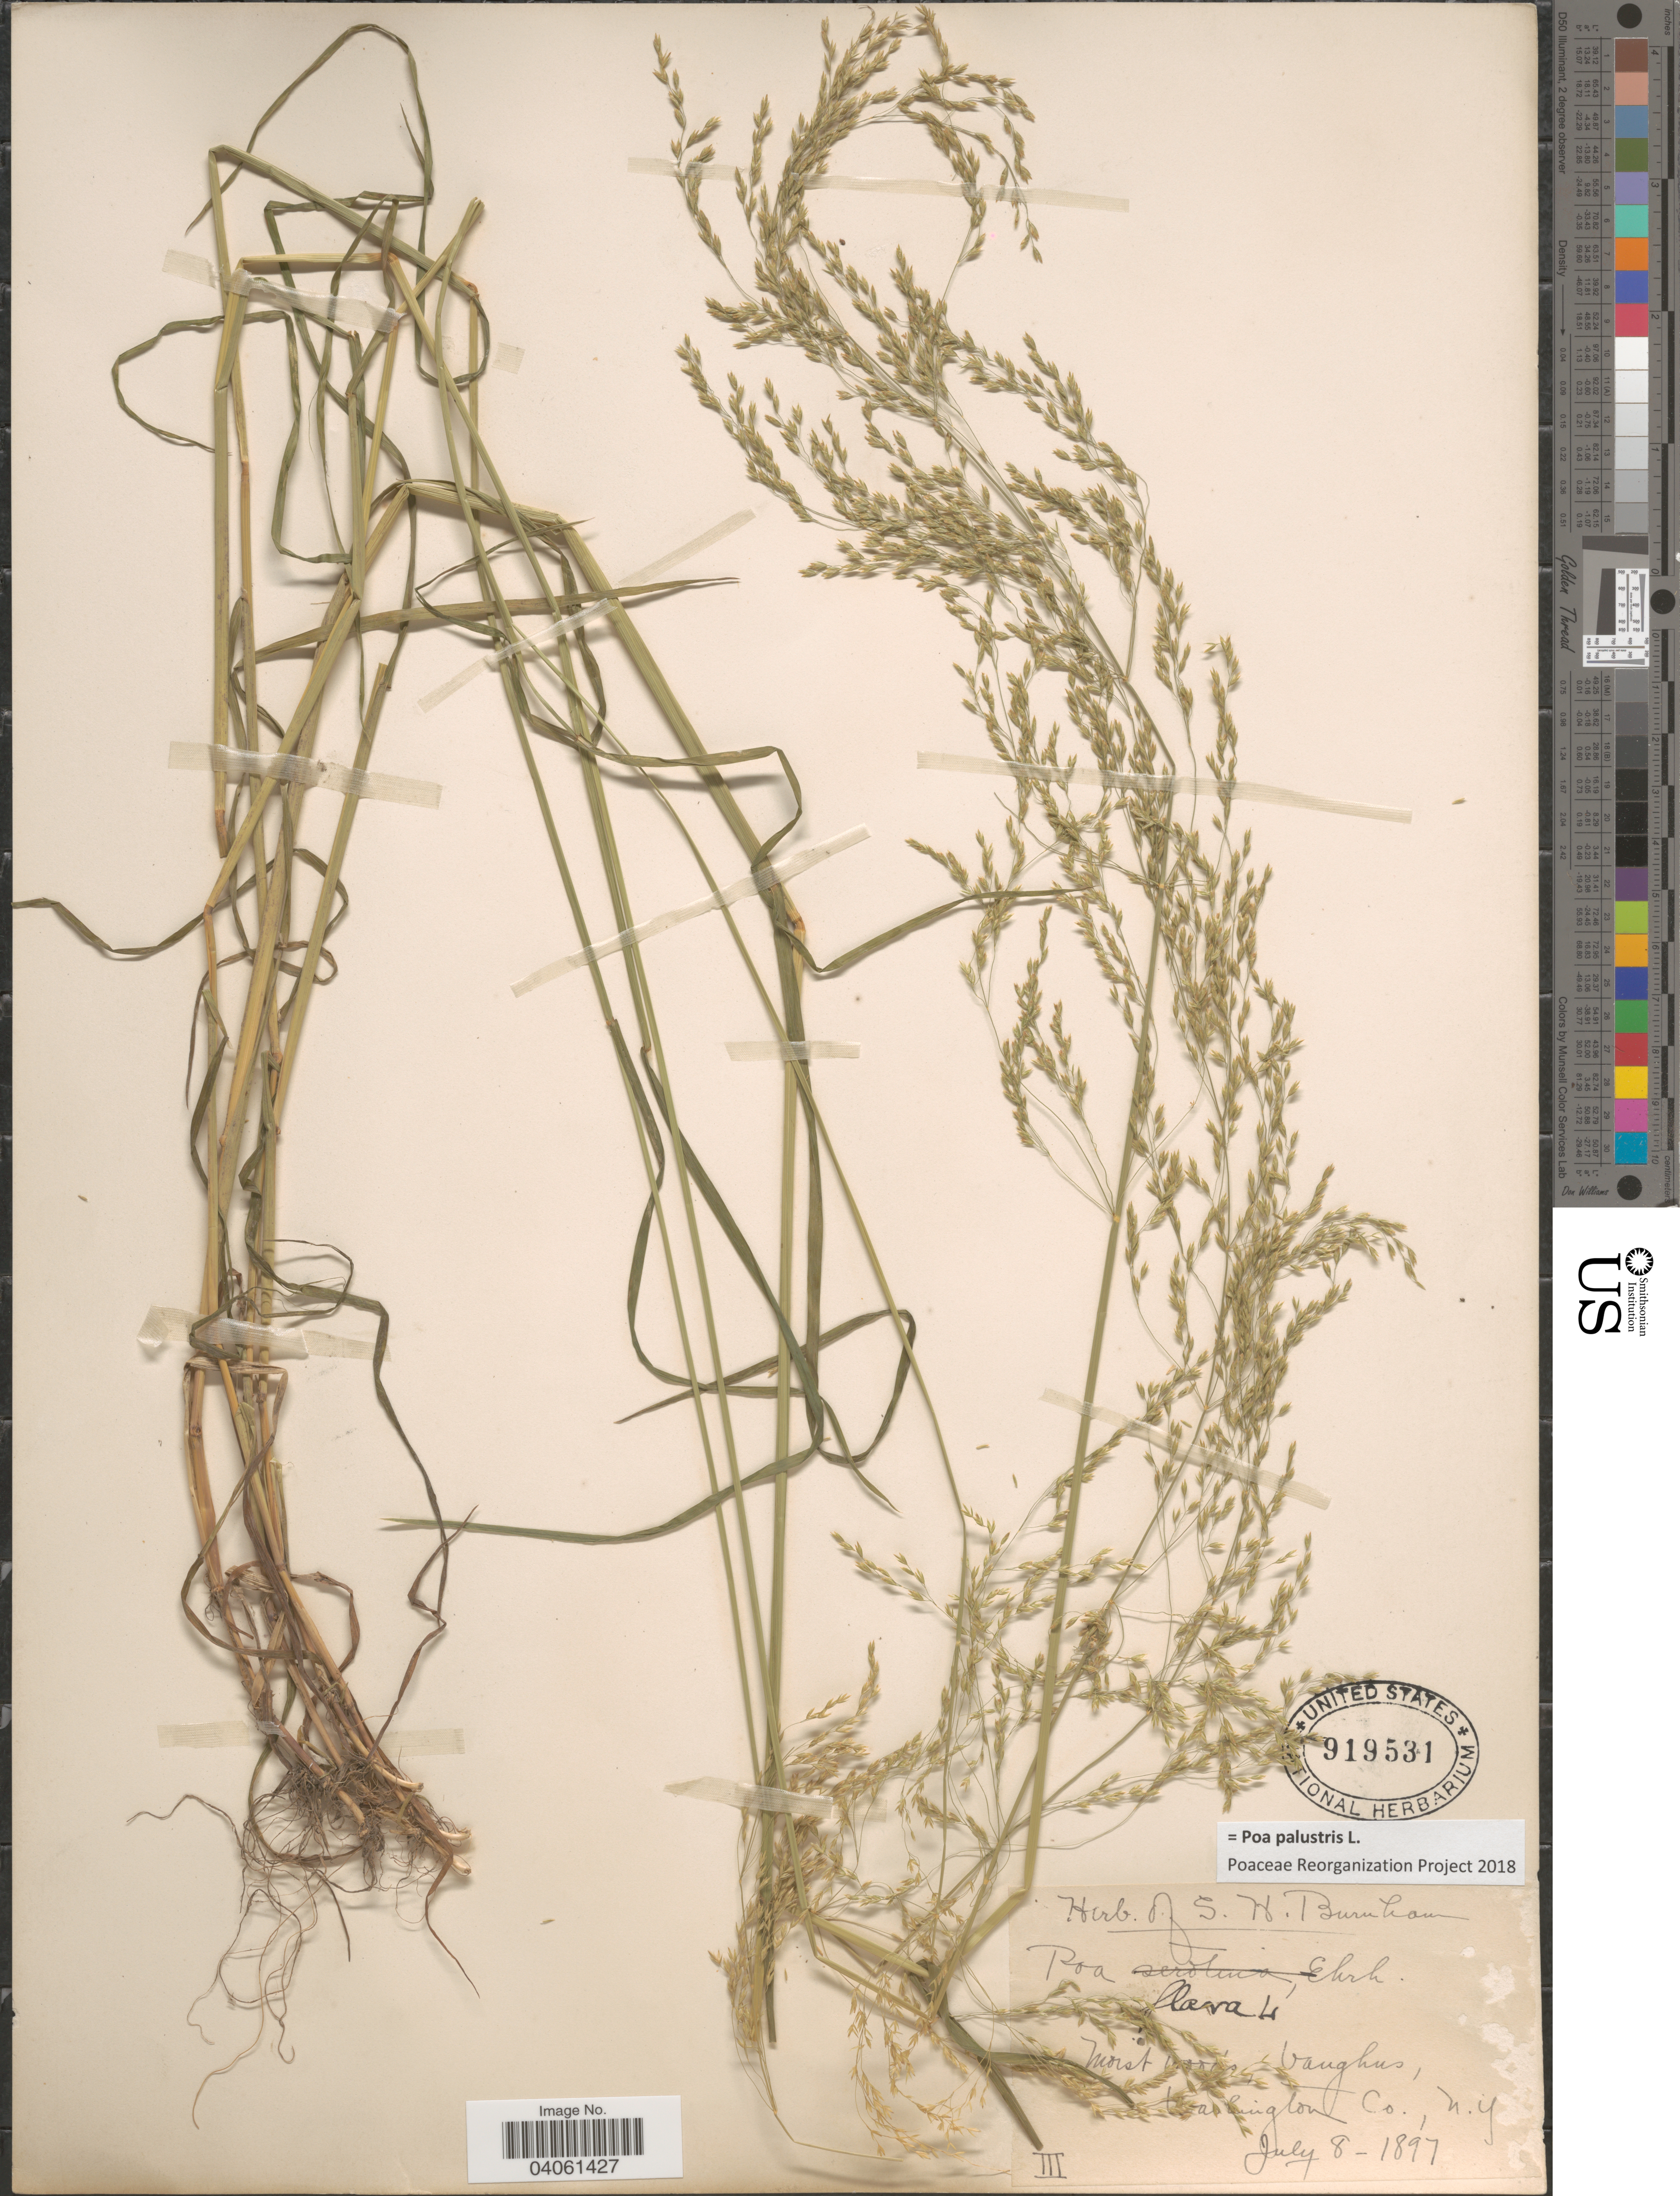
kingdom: Plantae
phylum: Tracheophyta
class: Liliopsida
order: Poales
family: Poaceae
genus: Poa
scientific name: Poa palustris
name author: L.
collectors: ex herb. S.H. Burnham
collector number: III?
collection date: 1897-07-08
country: United States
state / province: New York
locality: Vaughns, Washington Co.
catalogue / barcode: US 919531